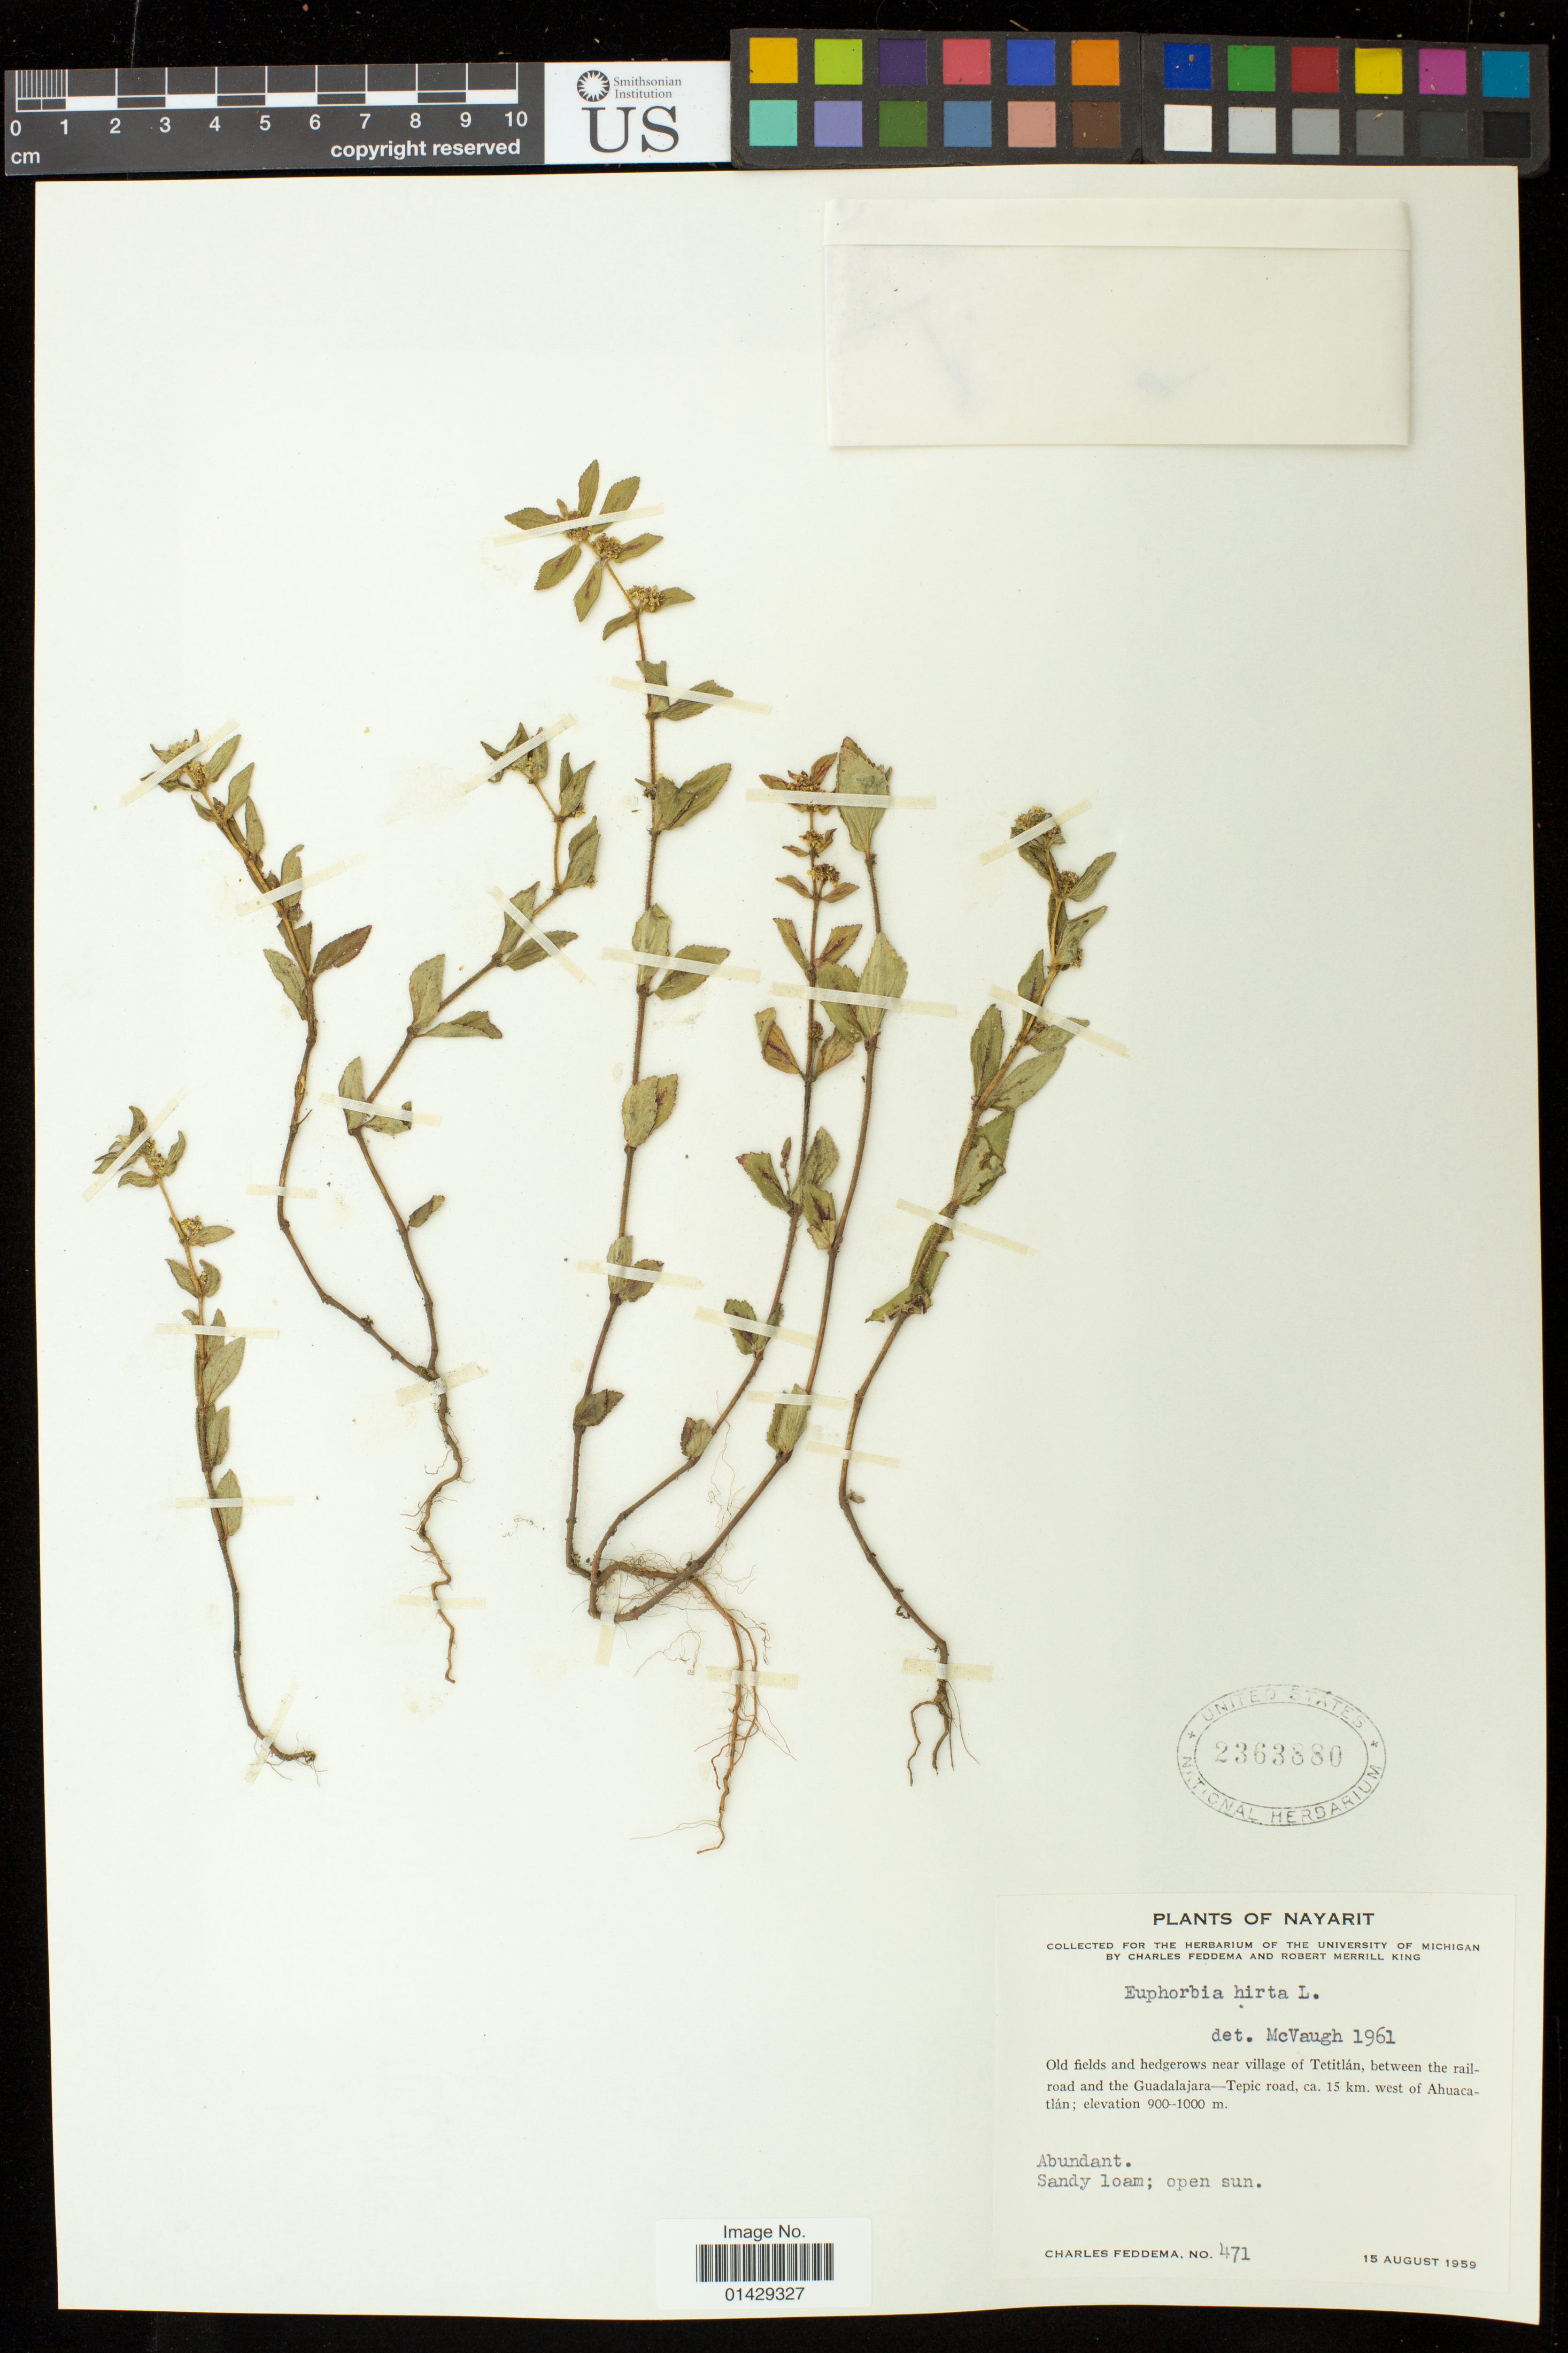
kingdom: Plantae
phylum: Tracheophyta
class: Magnoliopsida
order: Malpighiales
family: Euphorbiaceae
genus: Euphorbia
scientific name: Euphorbia hirta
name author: L.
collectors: C. Feddema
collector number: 471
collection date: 1959-08-15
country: Mexico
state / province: Nayarit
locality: Old fields and hedgerows near village of Tetitlan, between the railroad and the Guadalajara-Tepic road, ca. 15 km. west of Ahuacatlan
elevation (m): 900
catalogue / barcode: US 2363880